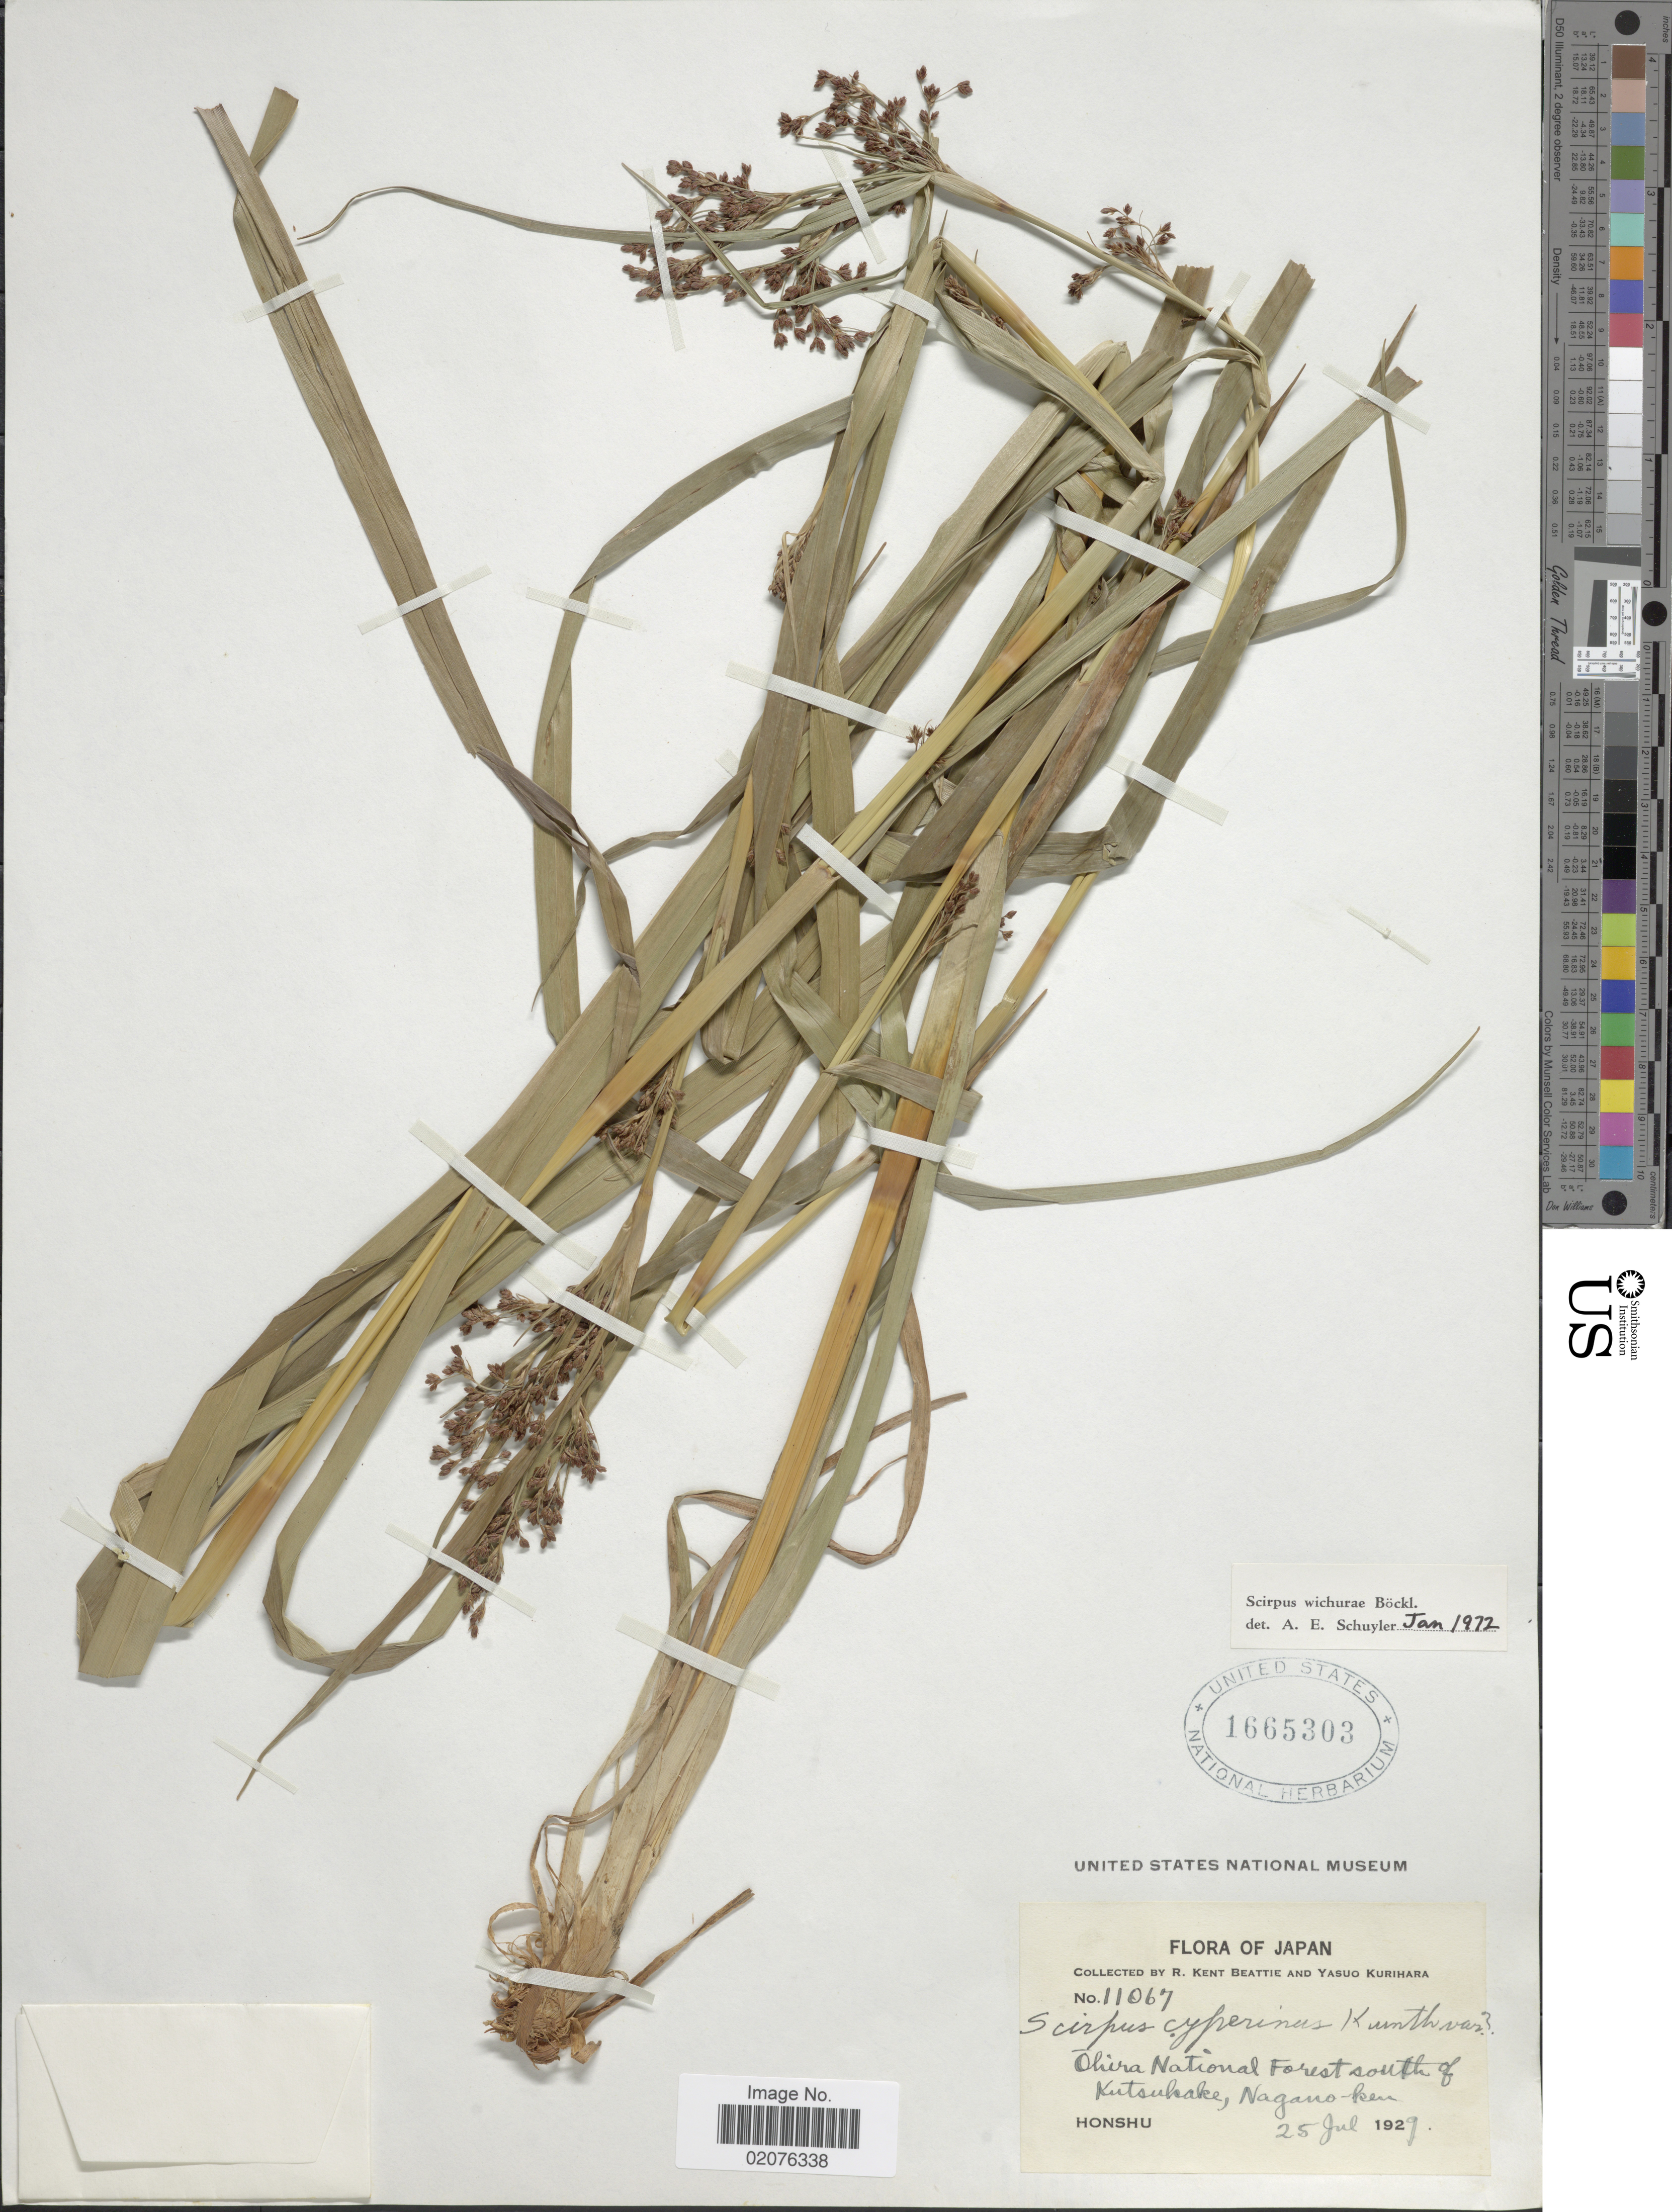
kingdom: Plantae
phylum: Tracheophyta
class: Liliopsida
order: Poales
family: Cyperaceae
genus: Scirpus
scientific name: Scirpus wichurae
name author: Boeckeler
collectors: R. K. Beattie & Y. Kurihara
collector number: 11067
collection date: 1929-07-25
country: Japan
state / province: Nagano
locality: Ohira National Forest south of Kutsukake, Nagano-ken, Honshu.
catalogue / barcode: US 1665303